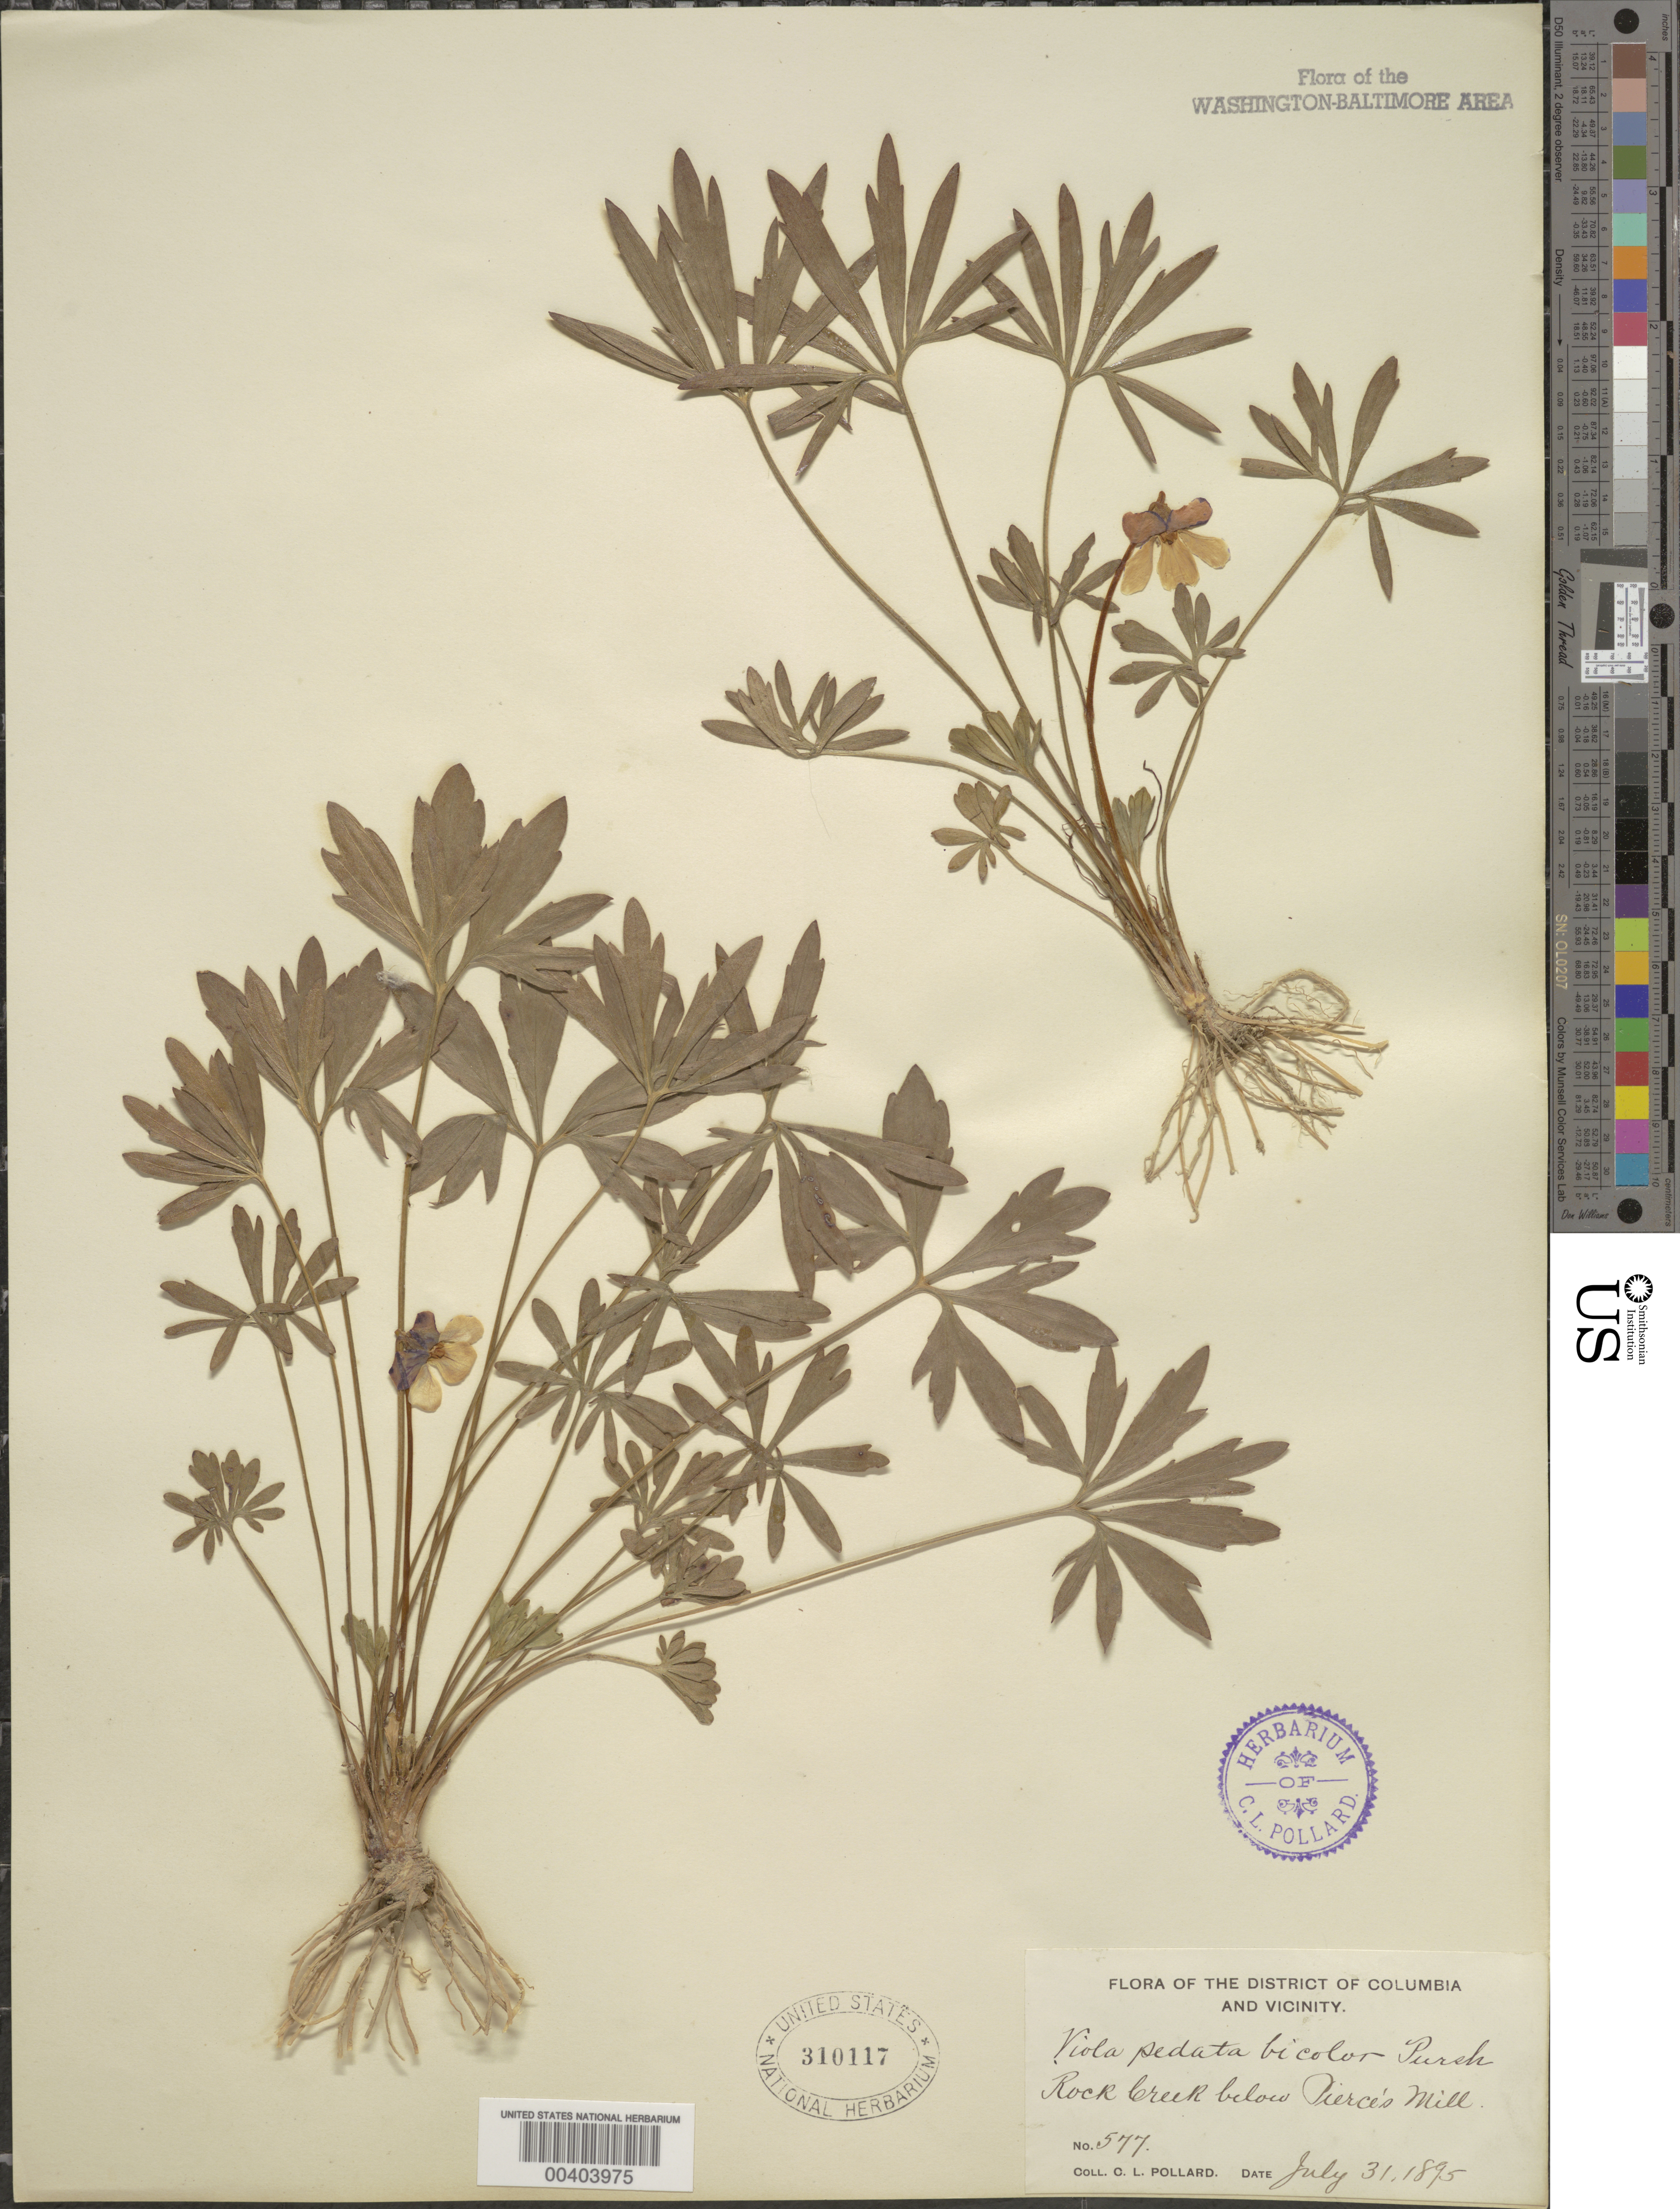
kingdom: Plantae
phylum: Tracheophyta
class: Magnoliopsida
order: Malpighiales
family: Violaceae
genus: Viola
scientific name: Viola pedata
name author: L.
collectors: C. L. Pollard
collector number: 577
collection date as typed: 31 Jul 1895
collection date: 1895-07-31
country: United States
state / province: District of Columbia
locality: Rock Creek below Pierce's Mill Rock Creek Park and vicinity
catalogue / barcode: US 310117